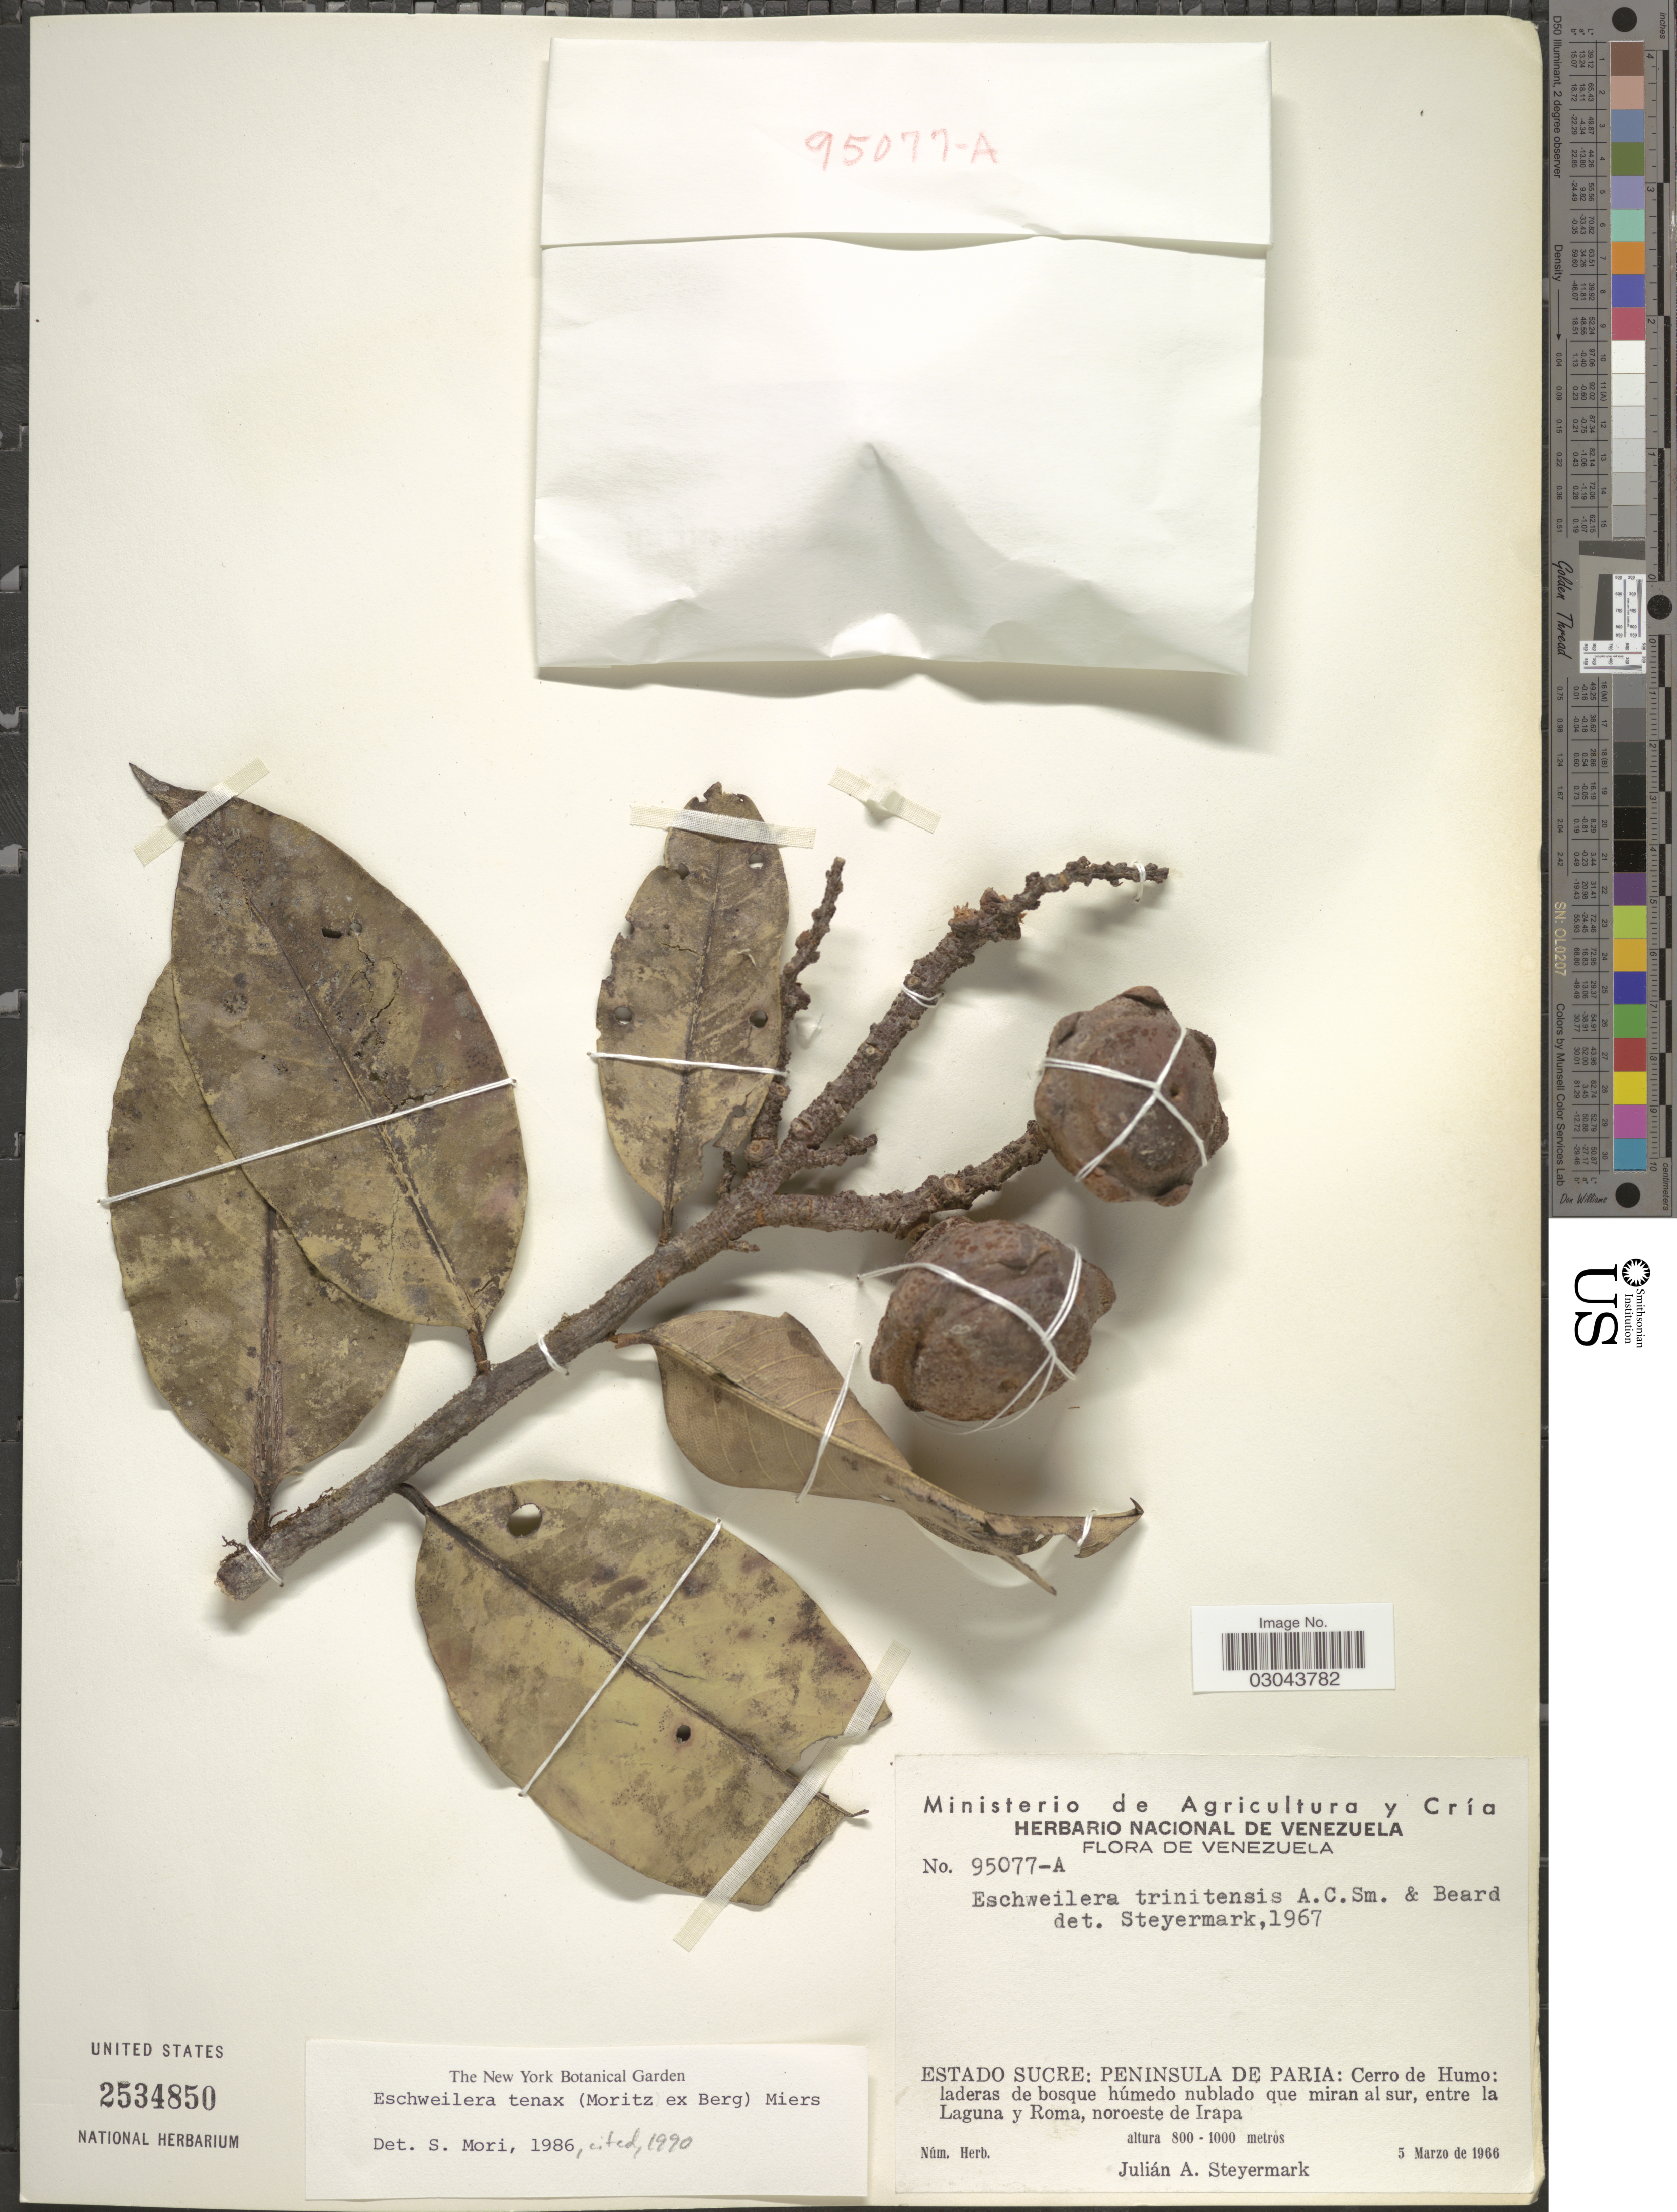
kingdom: Plantae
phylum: Tracheophyta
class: Magnoliopsida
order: Ericales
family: Lecythidaceae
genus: Eschweilera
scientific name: Eschweilera tenax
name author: (Moritz ex O. Berg) Miers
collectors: J. Steyermark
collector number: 95077-A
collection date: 1966-03-05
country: Venezuela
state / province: Sucre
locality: Peninsula de Paria: Cerro de Humo: laderas de bosque húmedo nublado que miran al sur, entre la Laguna y Roma, noroeste de Irapa.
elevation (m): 800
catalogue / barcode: US 2534850